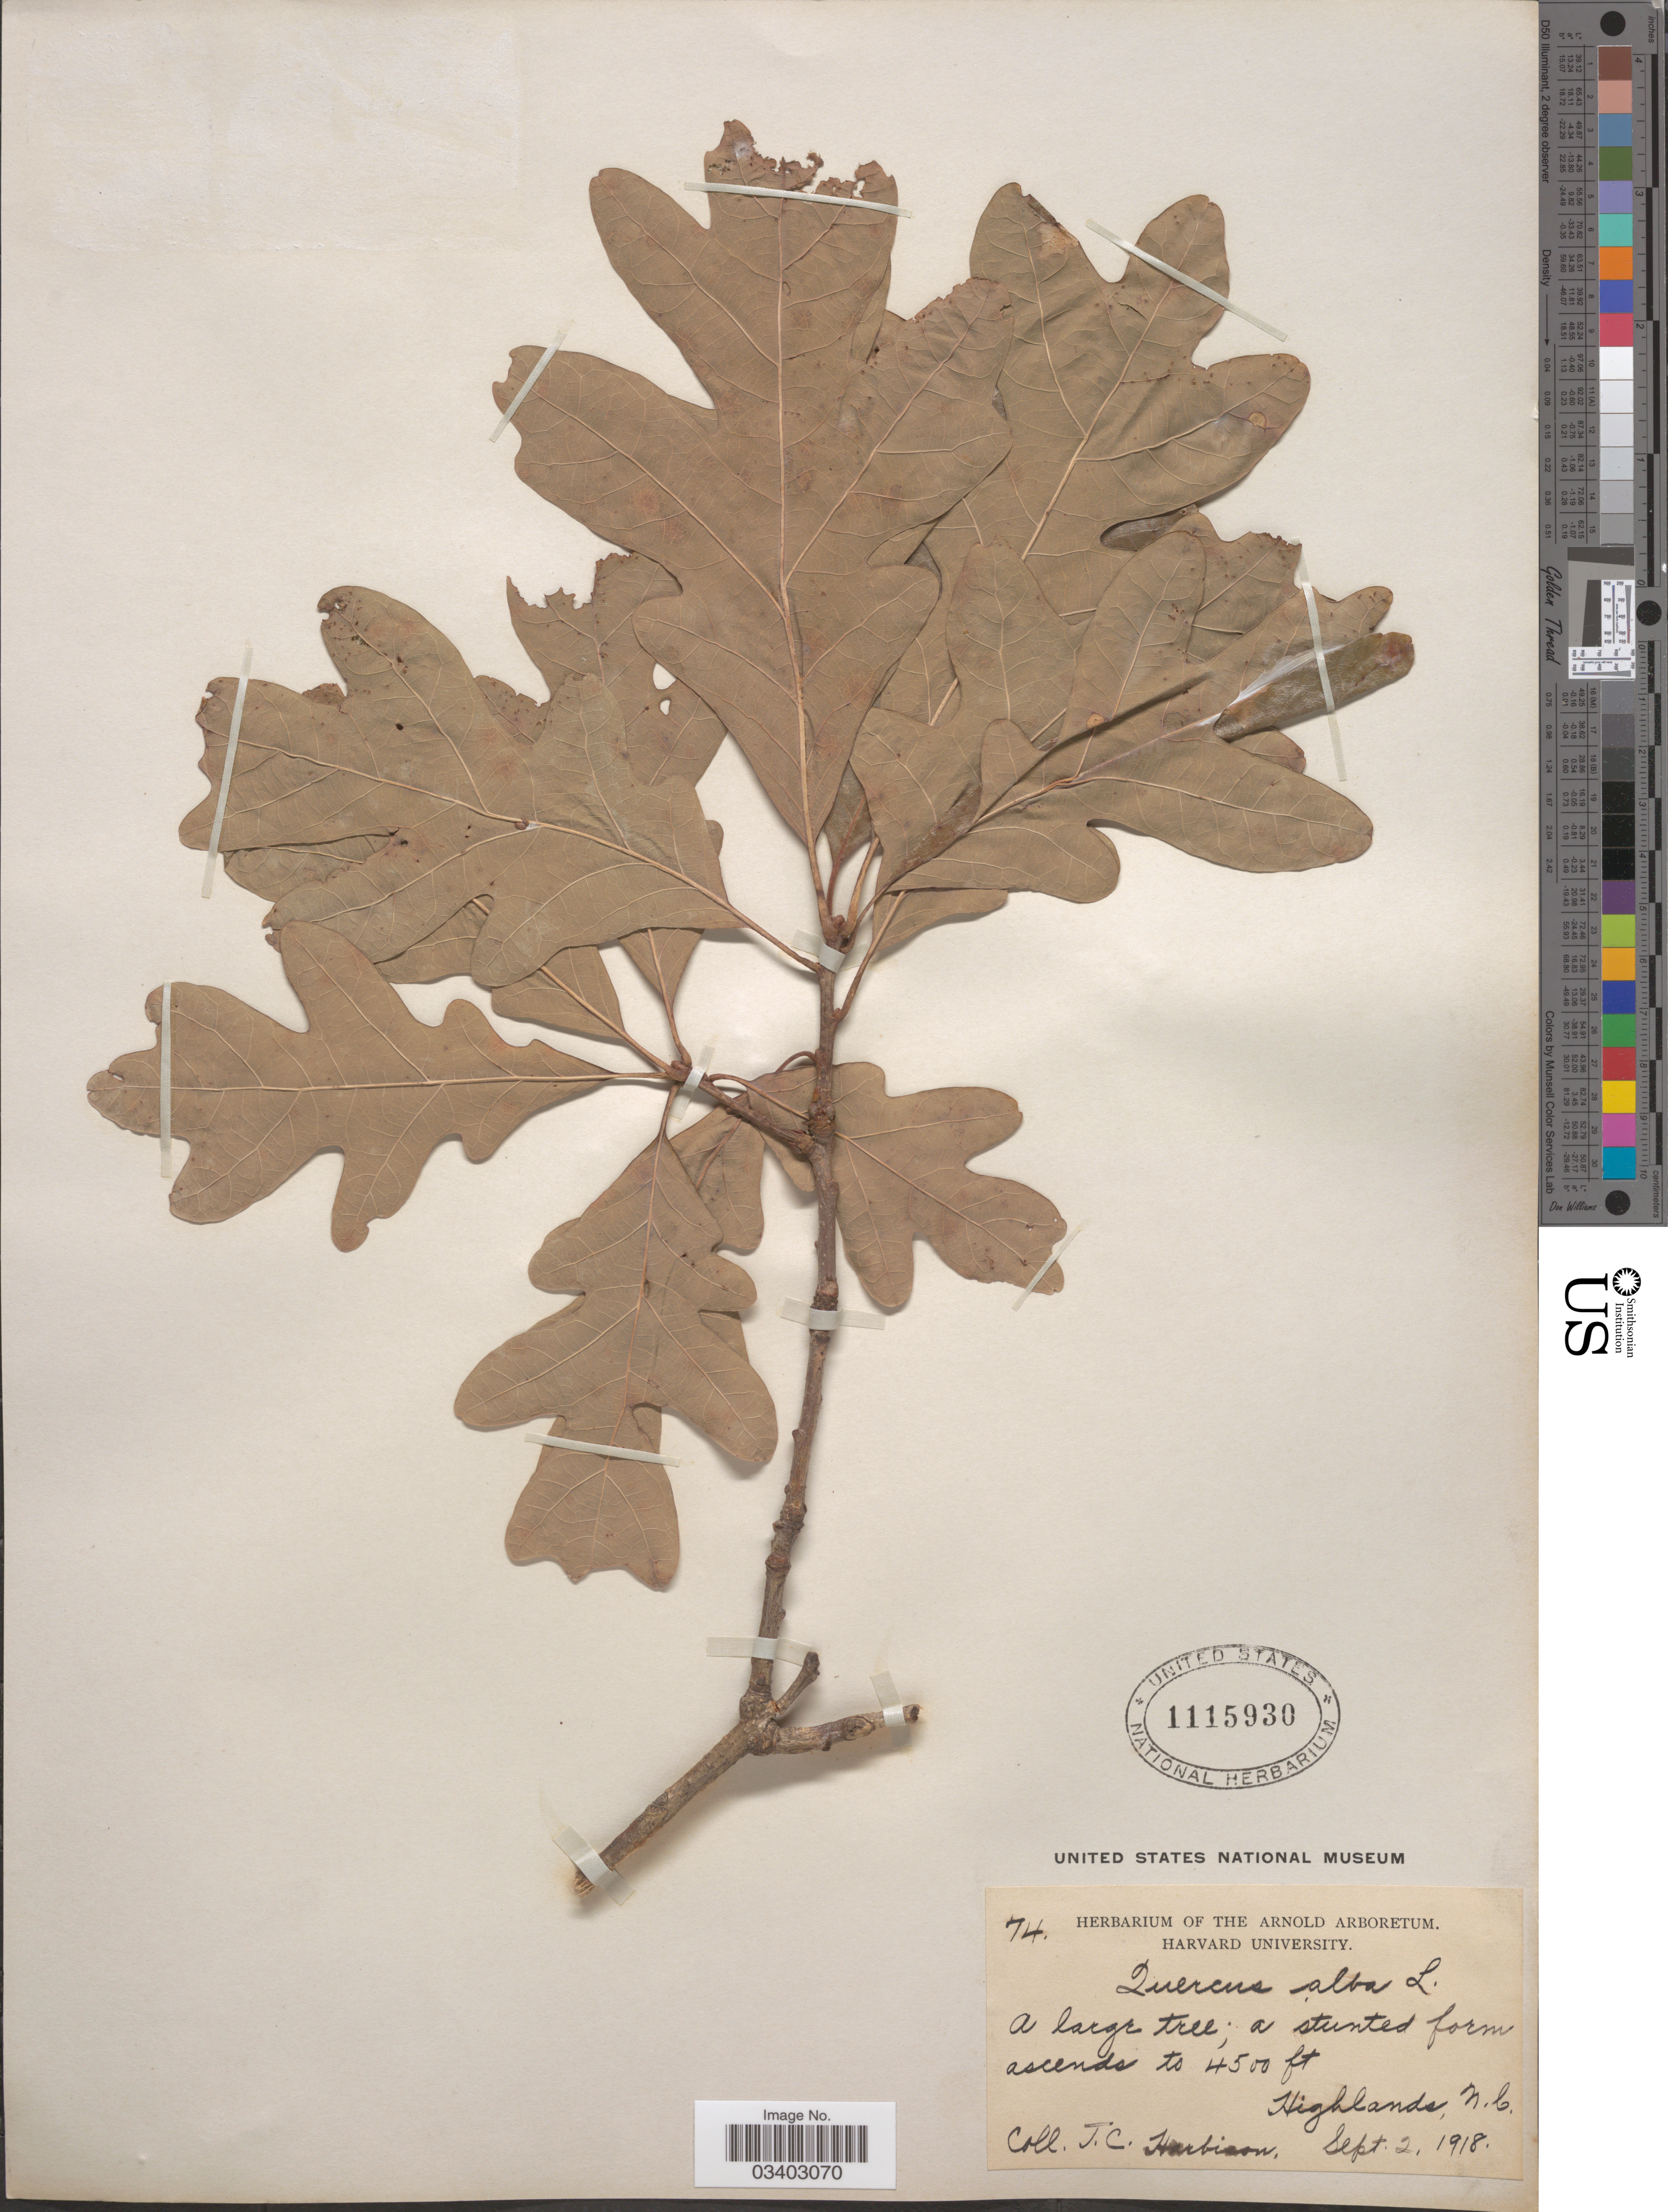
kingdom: Plantae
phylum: Tracheophyta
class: Magnoliopsida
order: Fagales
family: Fagaceae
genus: Quercus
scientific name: Quercus alba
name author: L.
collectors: T. Harbison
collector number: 74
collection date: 1918-09-02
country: United States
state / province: North Carolina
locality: Highlands, N. C.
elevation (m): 1372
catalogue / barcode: US 1115930